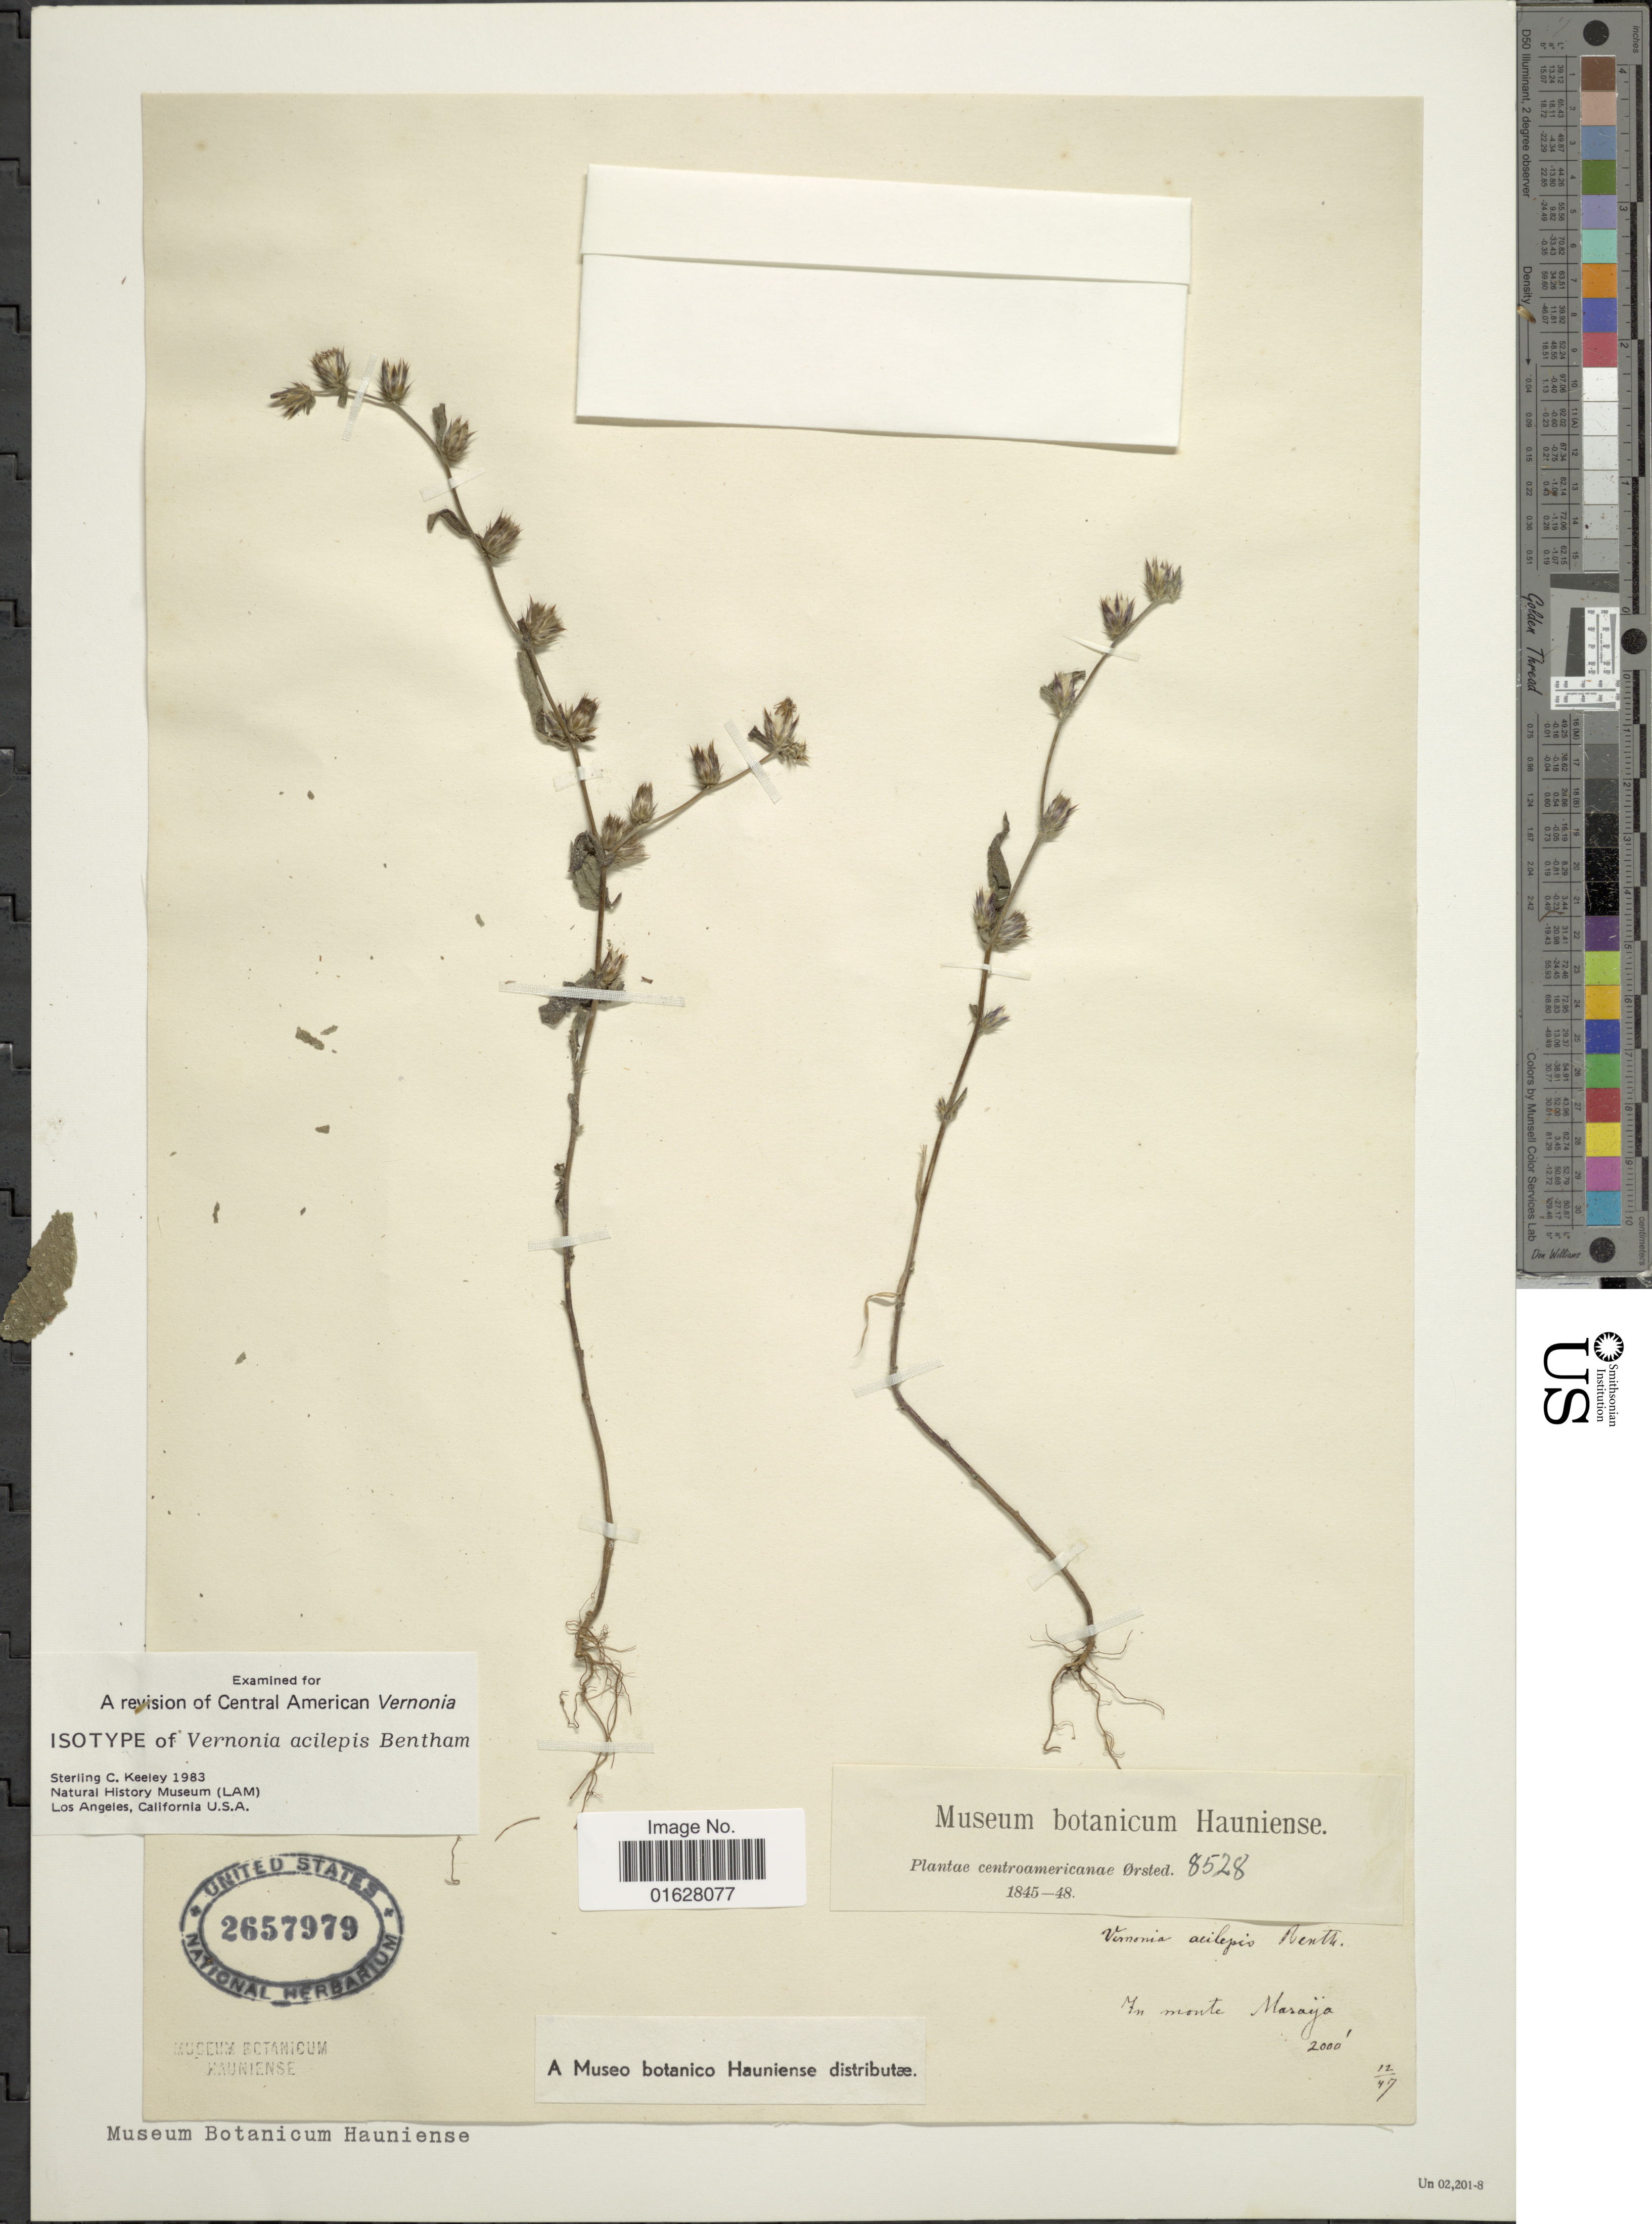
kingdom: Plantae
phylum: Tracheophyta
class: Magnoliopsida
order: Asterales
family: Asteraceae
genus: Lepidaploa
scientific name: Lepidaploa remotiflora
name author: (Rich.) H. Rob.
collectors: Ørsted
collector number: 8528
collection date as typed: Transcribed d/m/y: /12/47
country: Nicaragua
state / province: Masaya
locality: In monte Masaya.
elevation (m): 610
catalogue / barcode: US 2657979